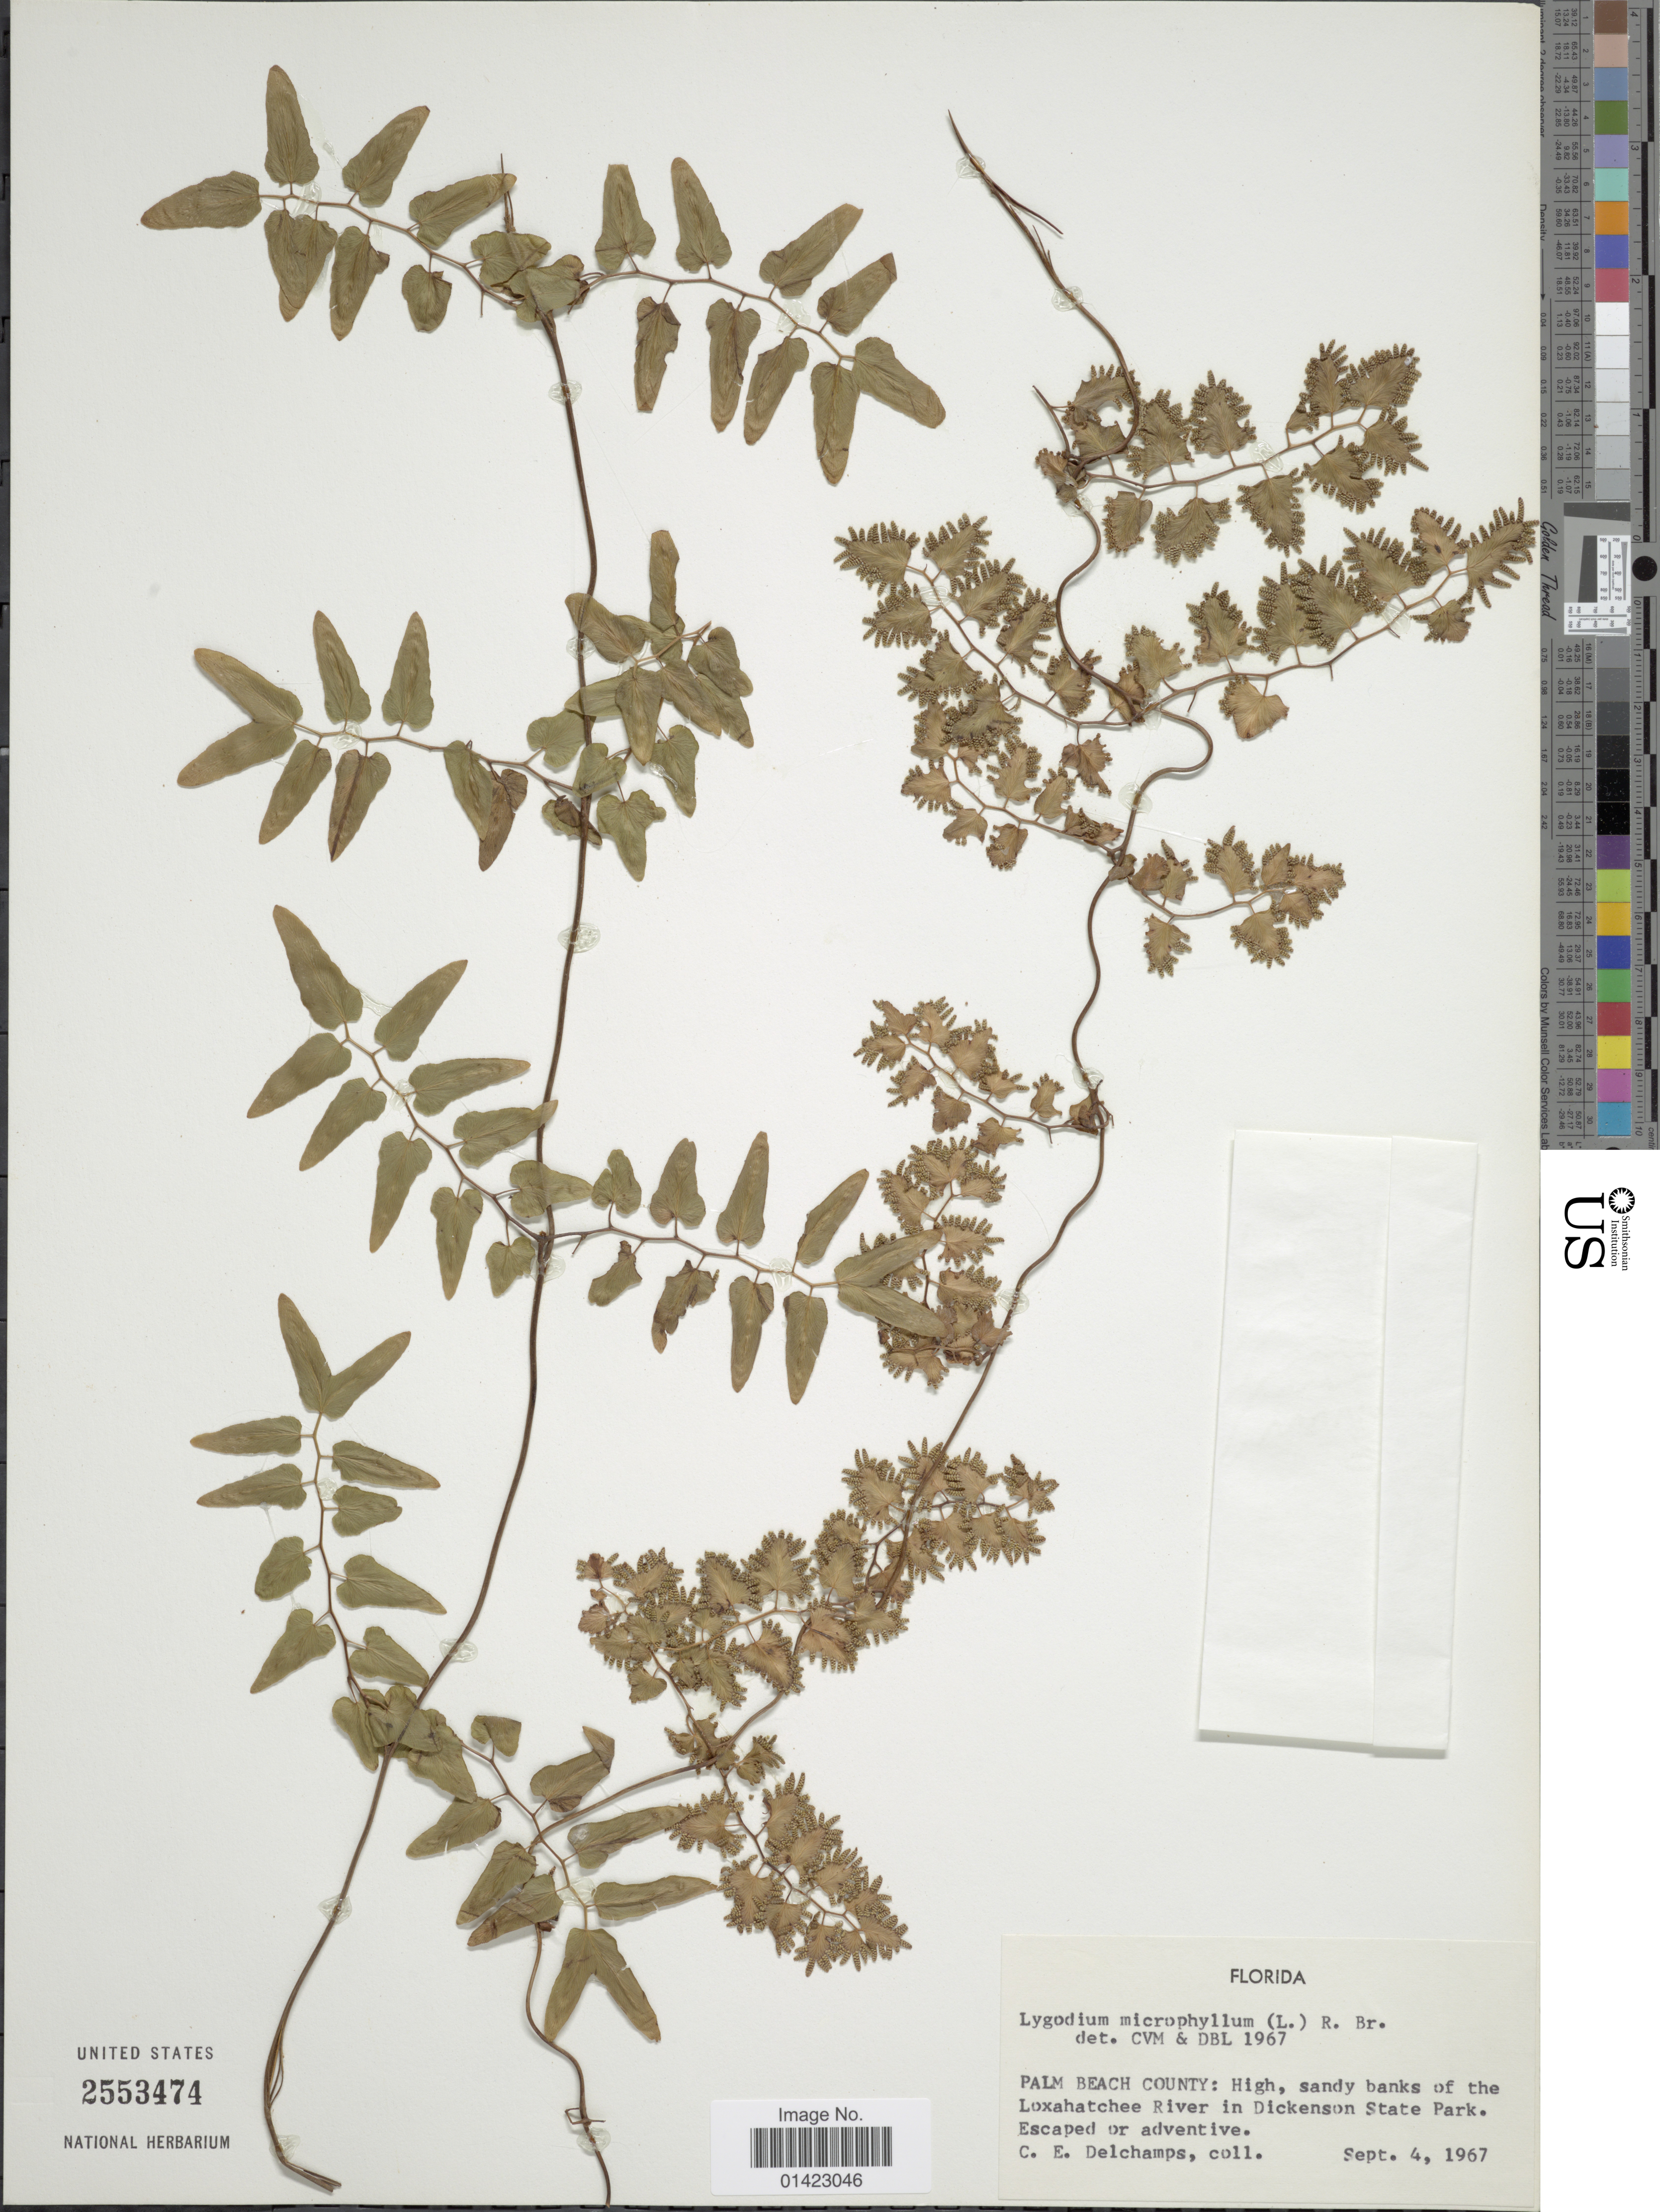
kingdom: Plantae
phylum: Tracheophyta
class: Polypodiopsida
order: Schizaeales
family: Lygodiaceae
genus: Lygodium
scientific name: Lygodium microphyllum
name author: (Cav.) R. Br.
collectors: C. Delchamps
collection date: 1967-09-04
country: United States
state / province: Florida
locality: Palm Beach County: high, sandy banks of the Loxahatchee River in Dickenson State Park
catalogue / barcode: US 2553474